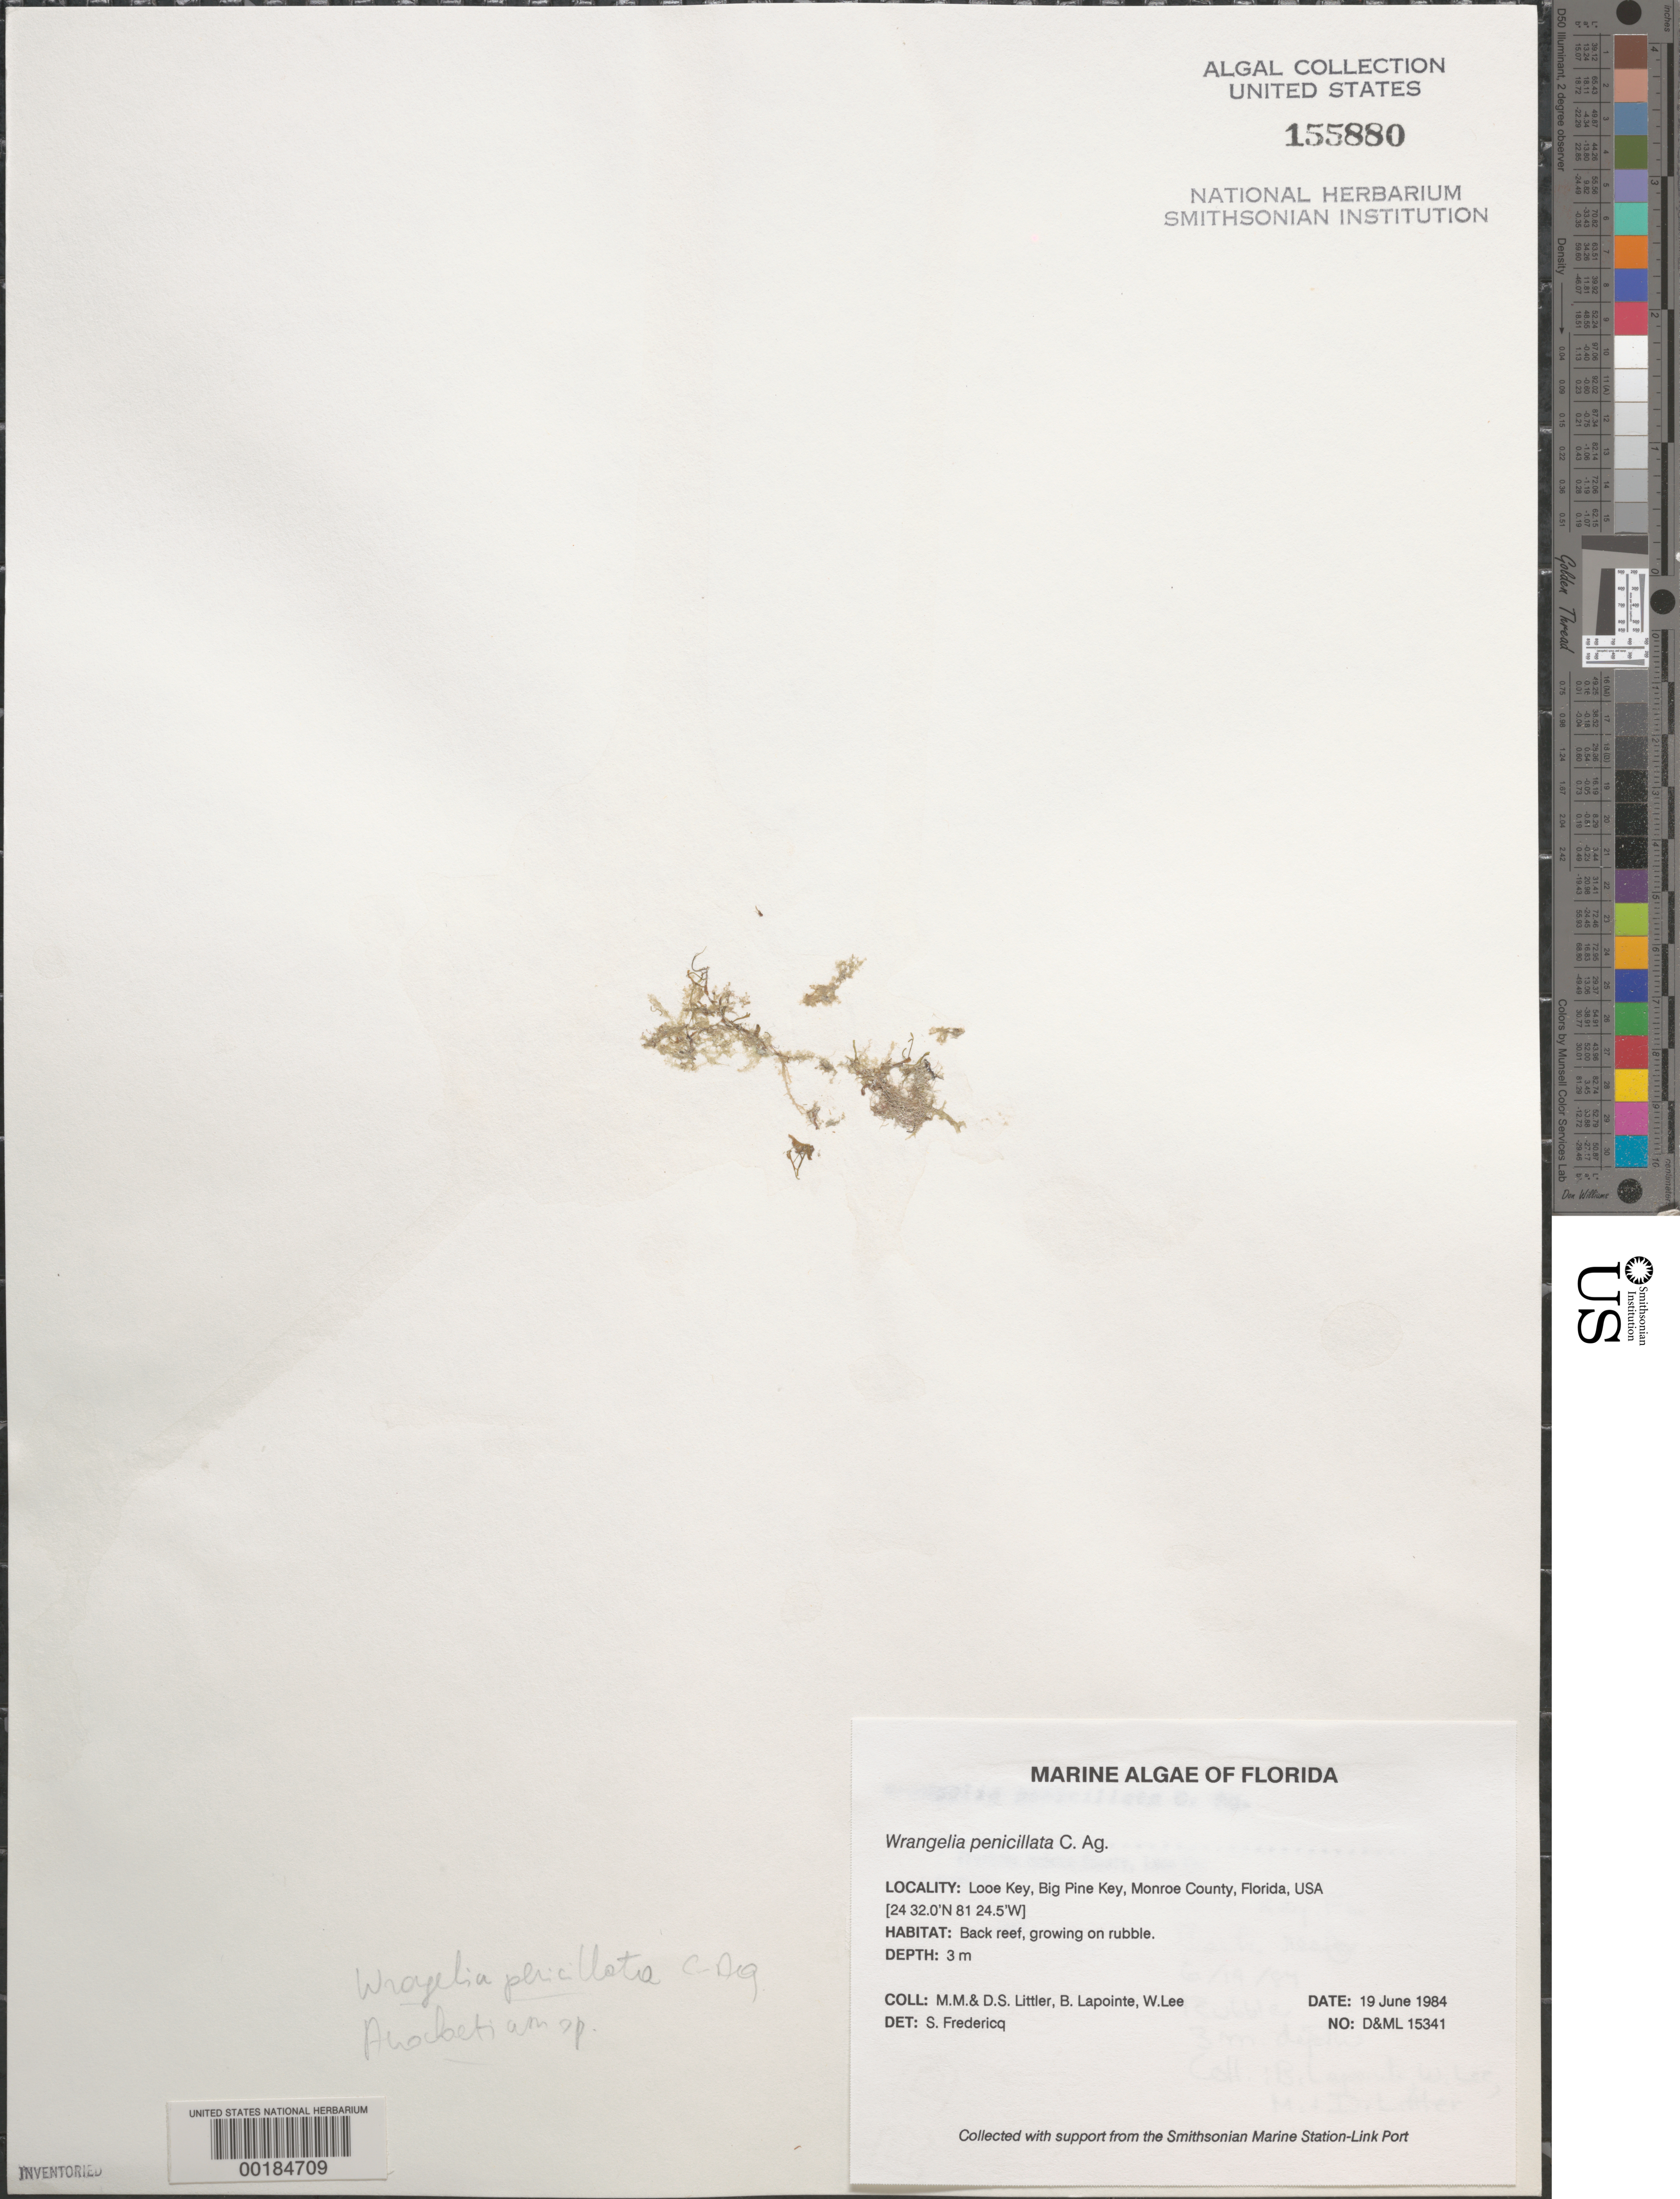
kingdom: Plantae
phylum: Rhodophyta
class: Florideophyceae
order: Ceramiales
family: Wrangeliaceae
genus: Wrangelia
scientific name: Wrangelia penicillata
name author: (C. Agardh) C. Agardh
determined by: Fredericq, S.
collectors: M. M. Littler, D. S. Littler, B. Lapointe & W. Lee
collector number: D&ML 15341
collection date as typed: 19 Jun 1984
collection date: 1984-06-19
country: United States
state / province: Florida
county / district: Monroe County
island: Looe Key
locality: Looe Key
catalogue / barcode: US 155880